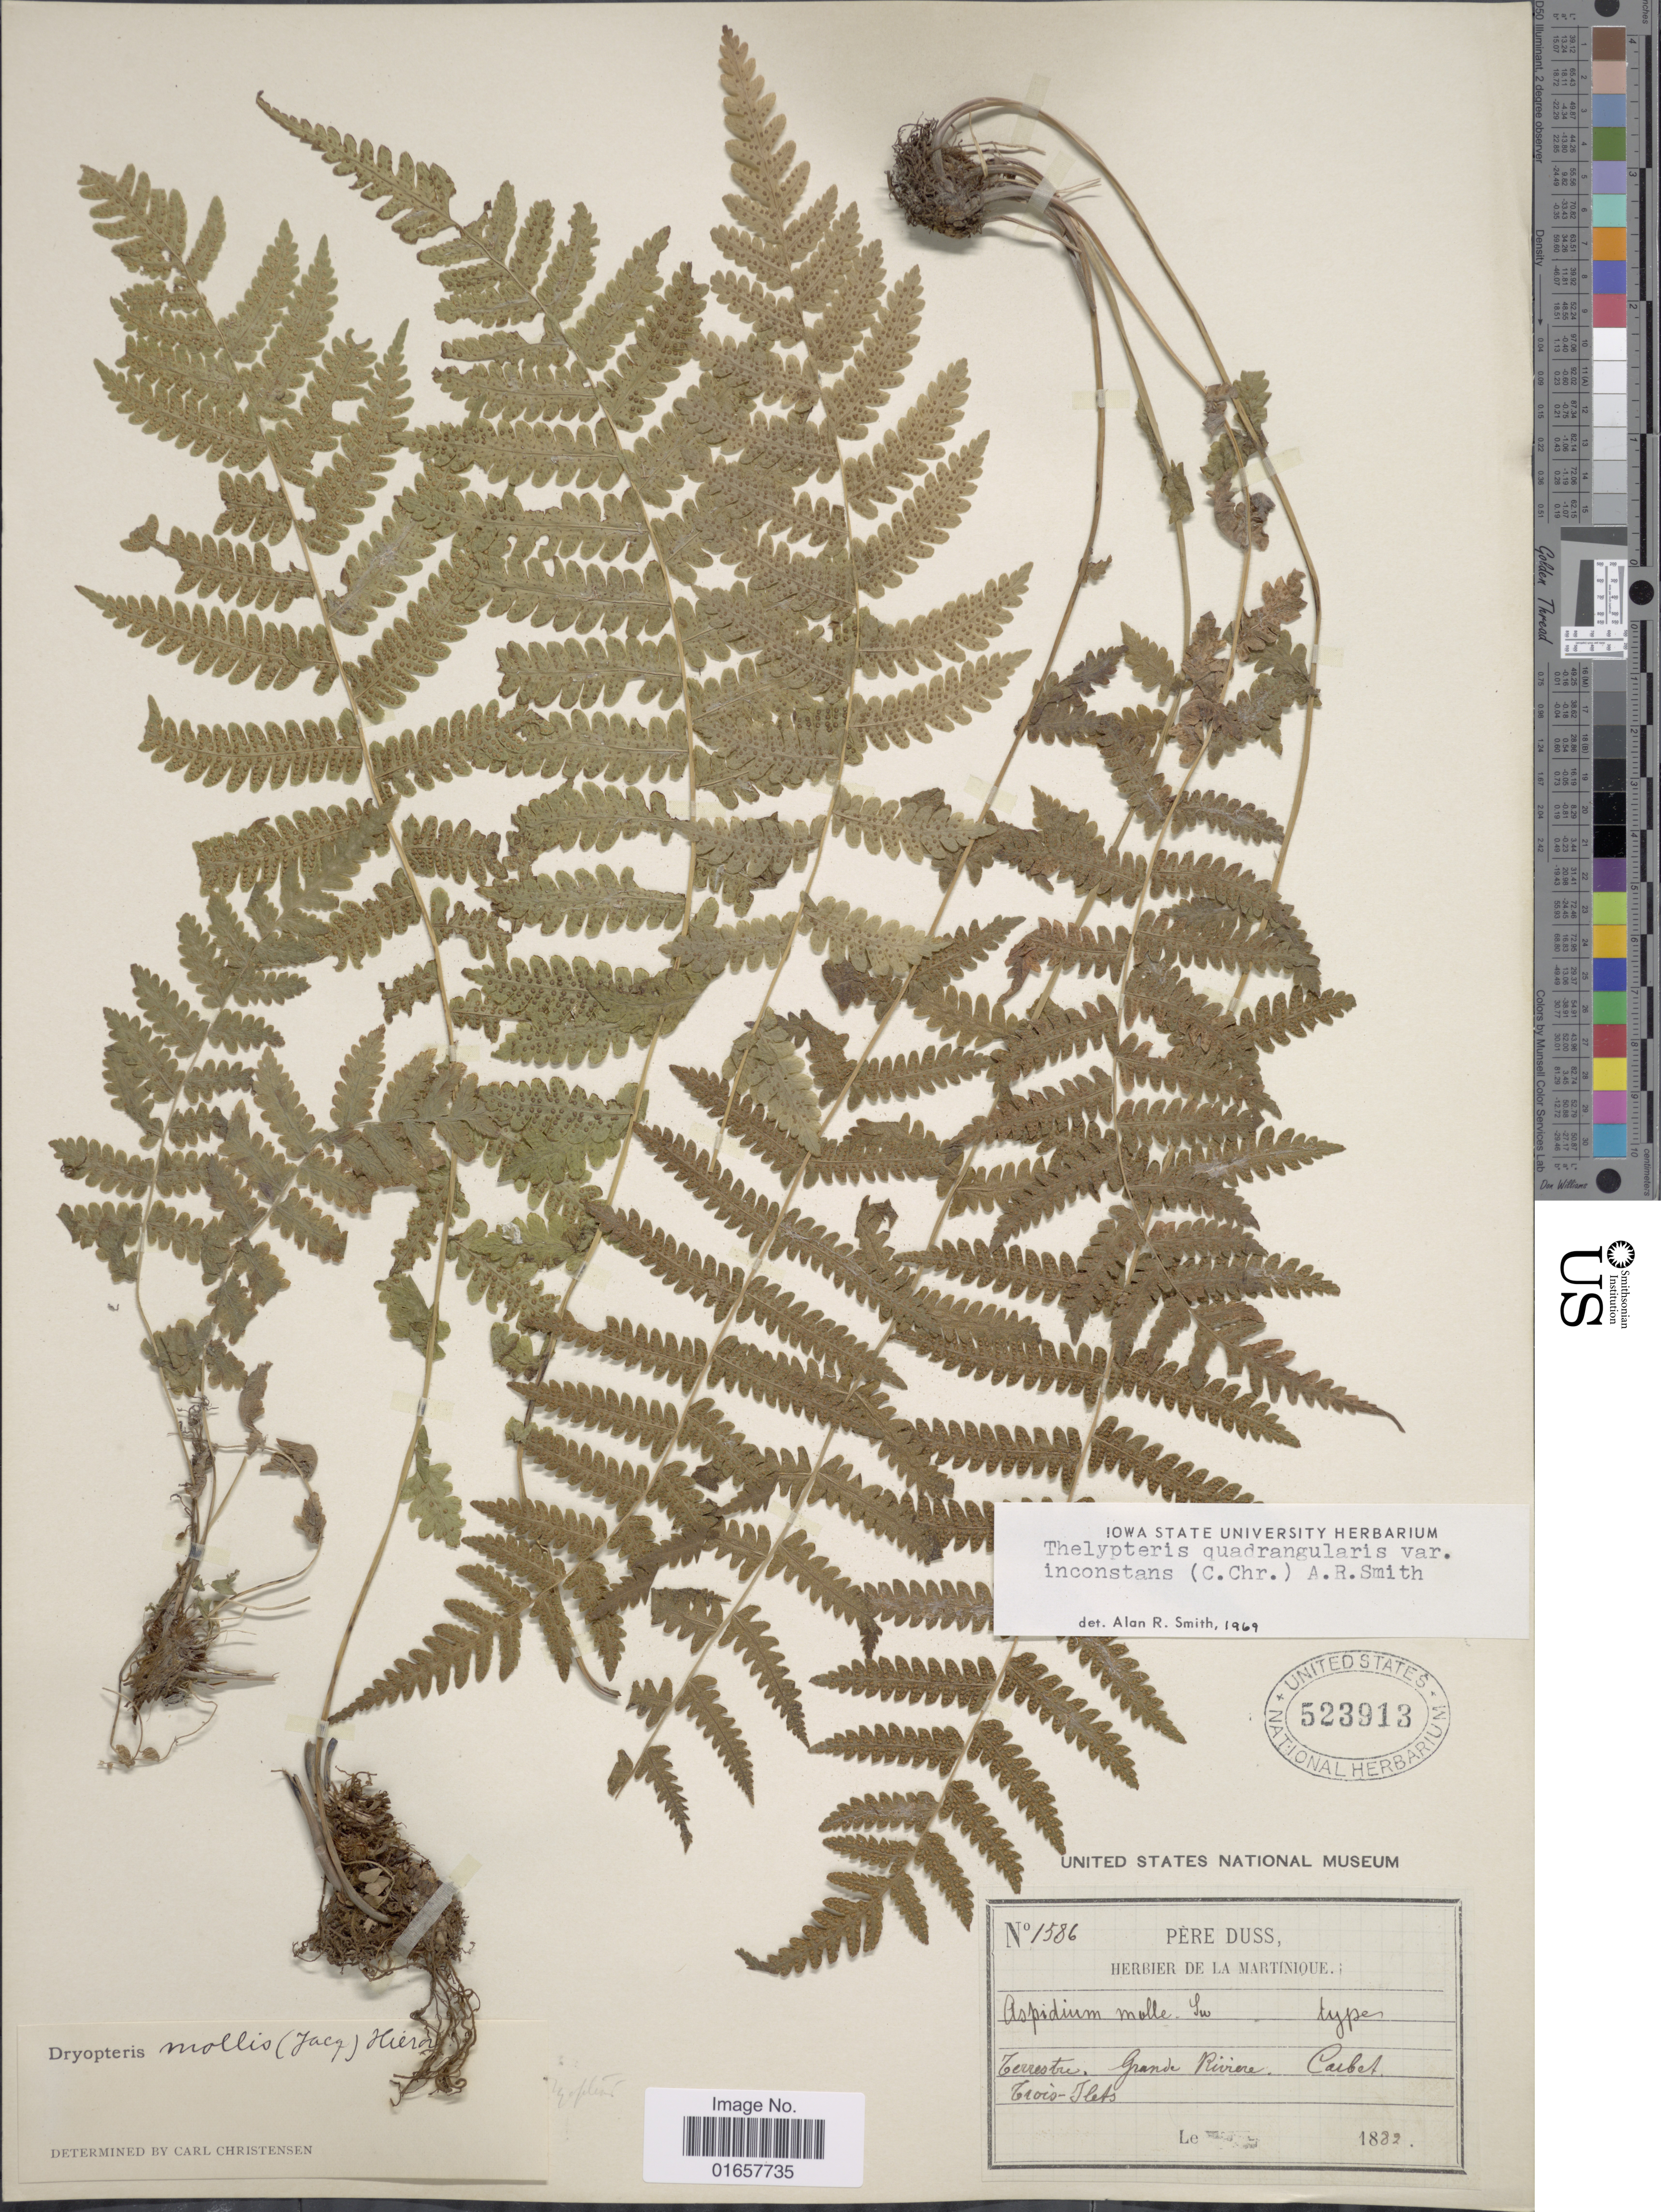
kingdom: Plantae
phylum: Tracheophyta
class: Polypodiopsida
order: Polypodiales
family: Thelypteridaceae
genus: Christella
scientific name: Christella hispidula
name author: (Decne.) Holttum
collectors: Père Duss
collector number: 1586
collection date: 1882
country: Martinique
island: Martinique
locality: Grande Rivière, Carbet. Trois-Îlets.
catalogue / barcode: US 523913